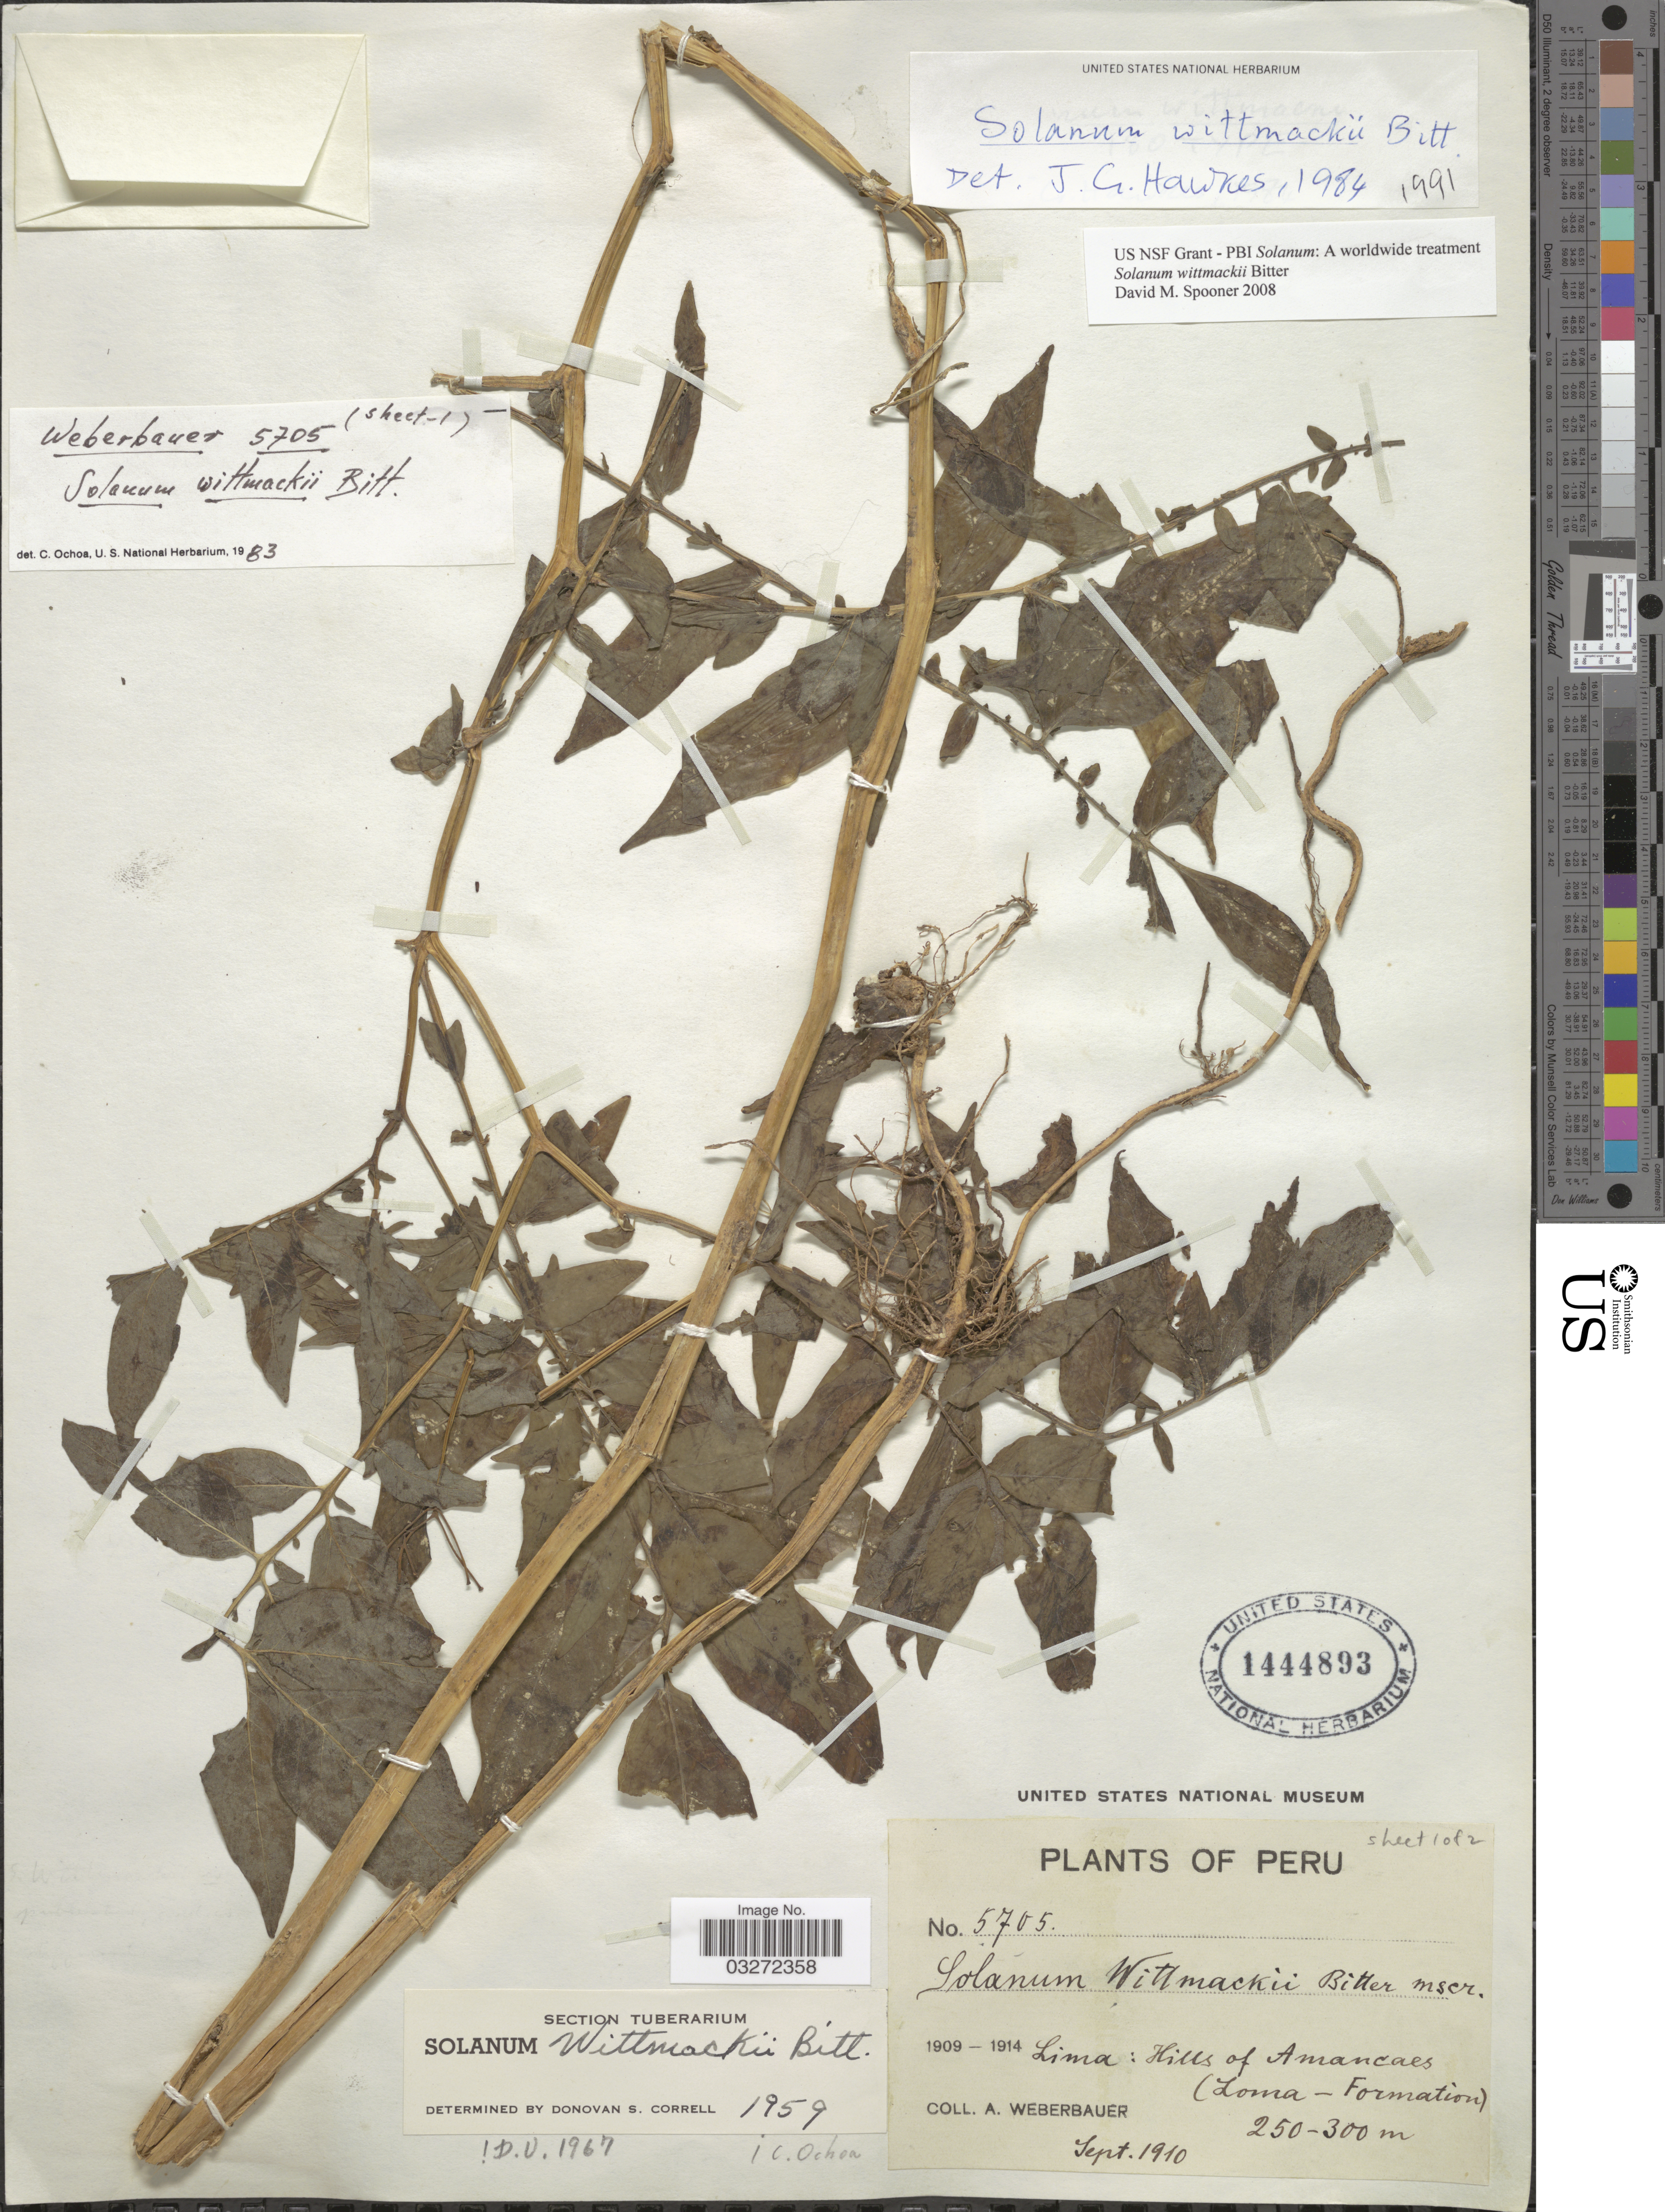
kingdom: Plantae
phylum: Tracheophyta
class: Magnoliopsida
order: Solanales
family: Solanaceae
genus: Solanum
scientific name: Solanum wittmackii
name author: Bitter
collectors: A. Weberbauer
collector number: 5705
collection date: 1910-09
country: Peru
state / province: Lima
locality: Hills of Amancaes (Loma-Formation).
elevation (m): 250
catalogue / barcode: US 1444893